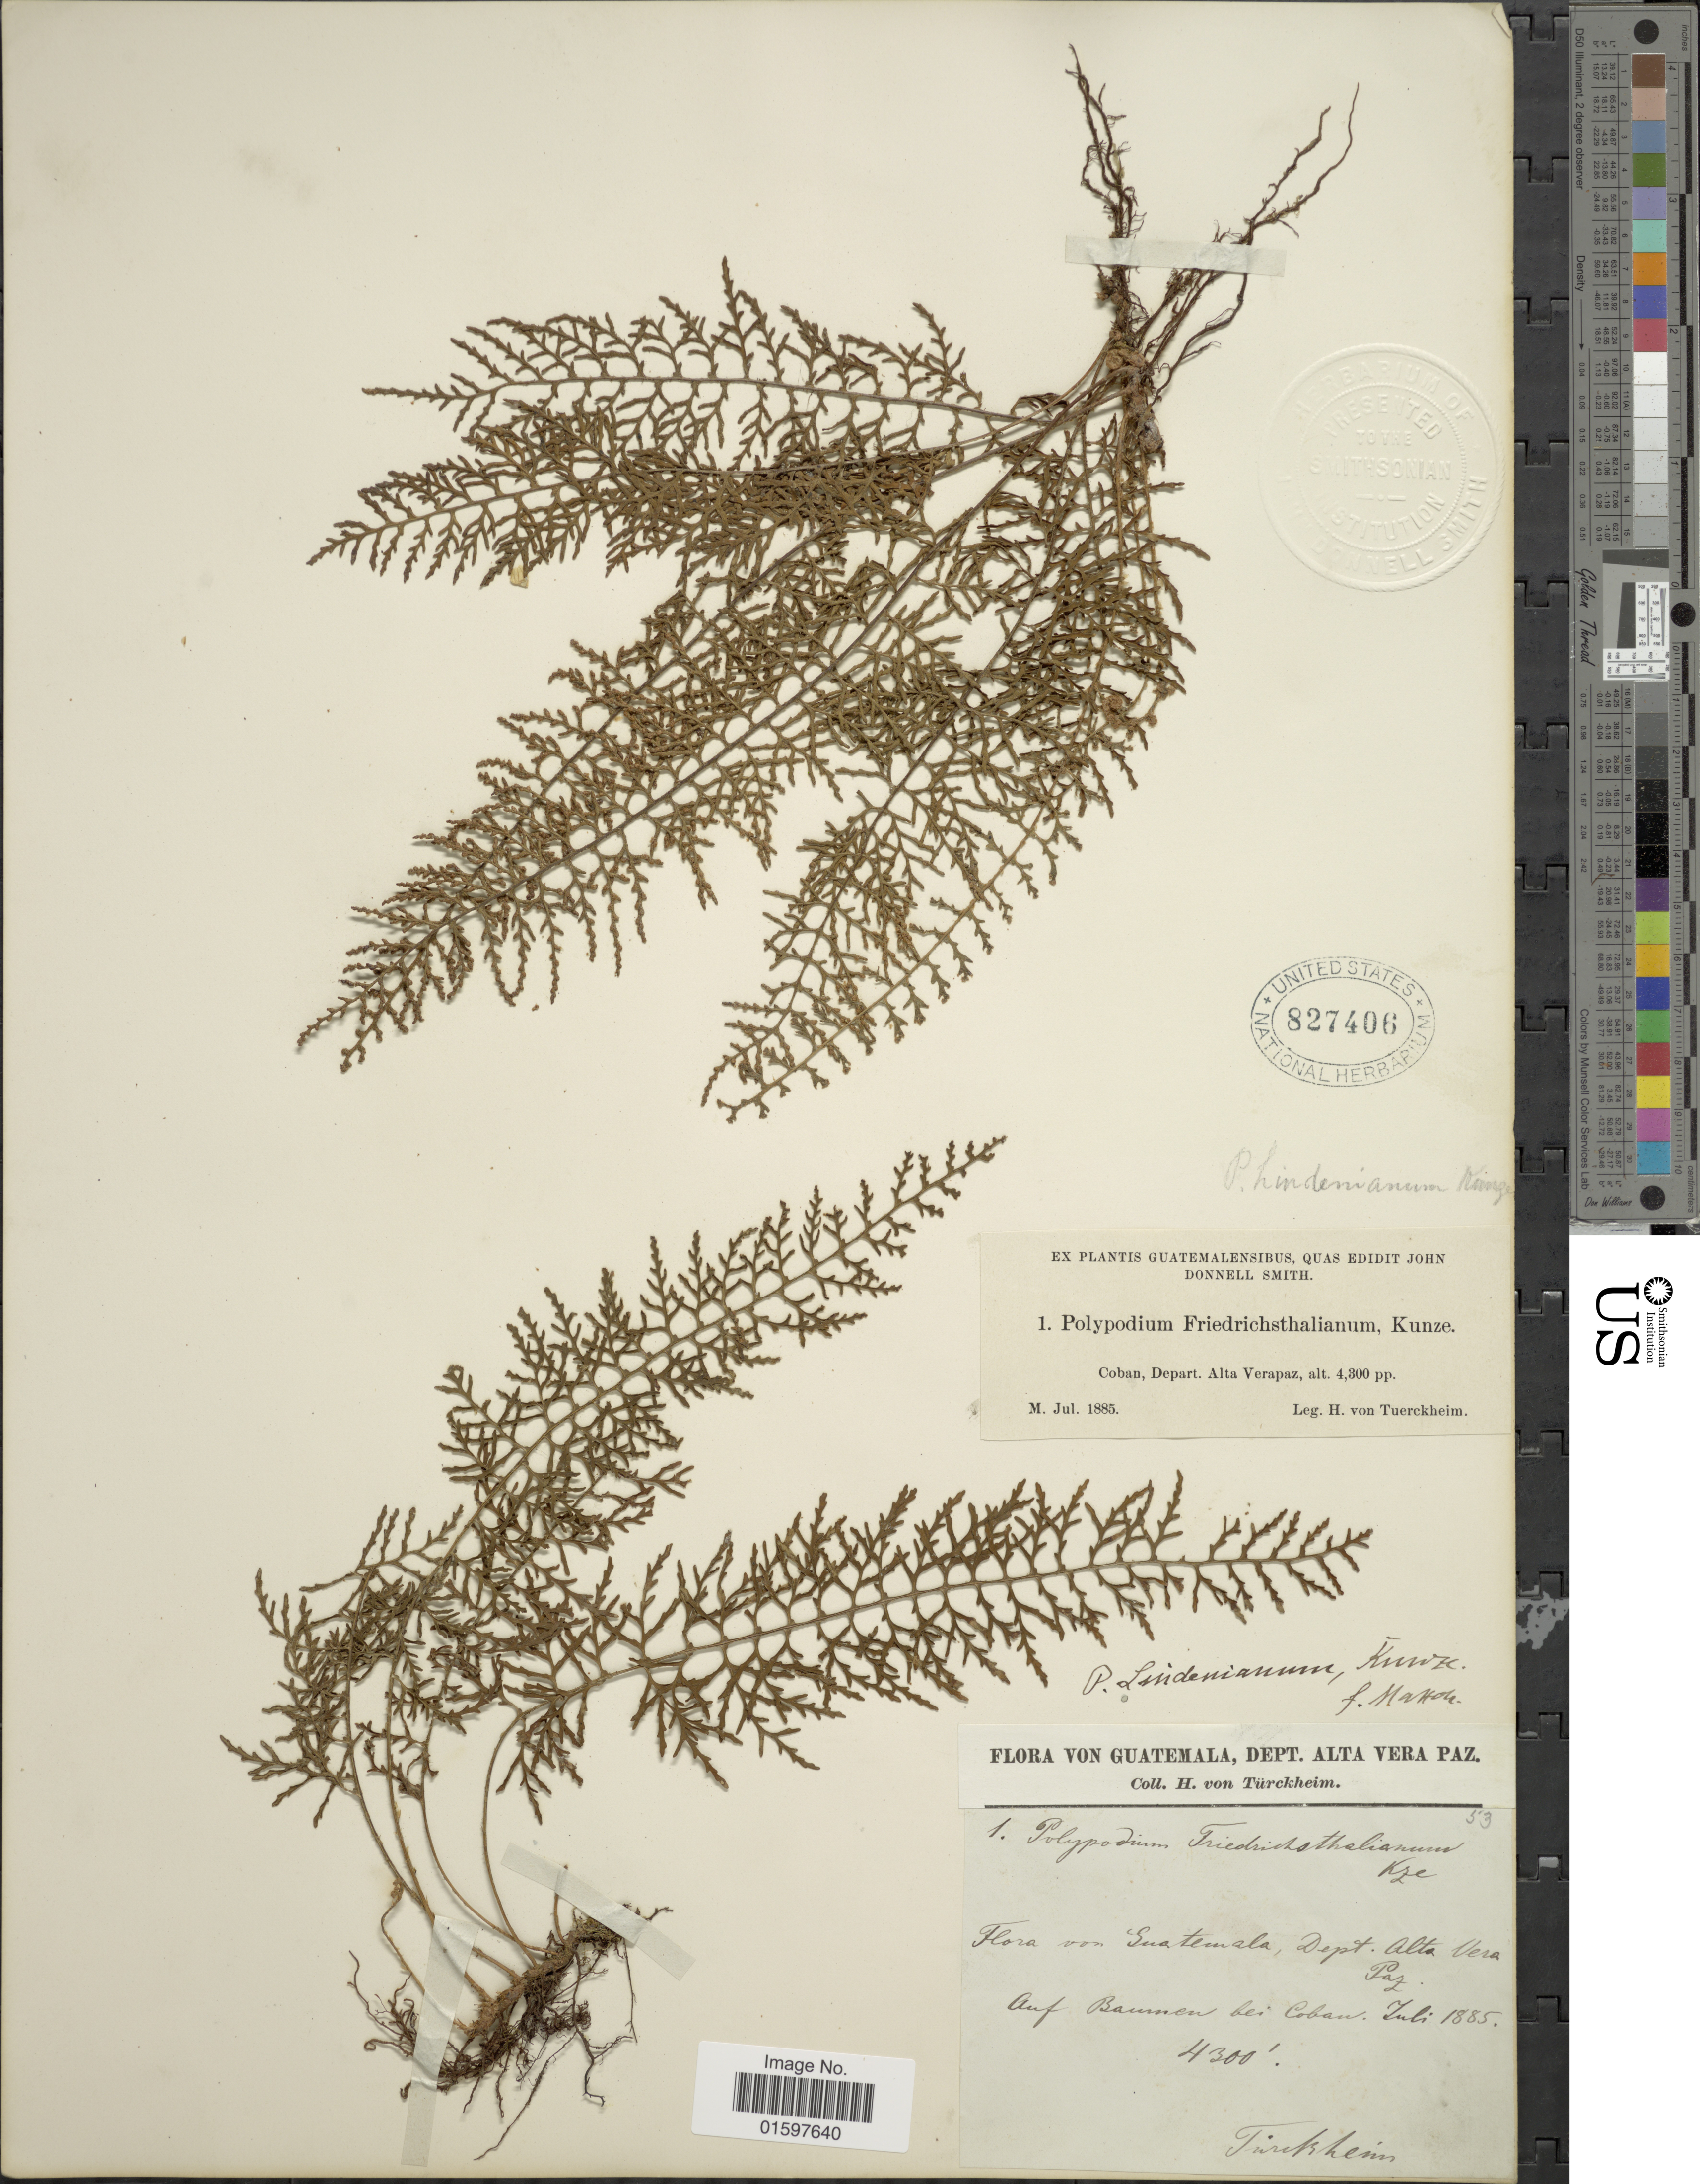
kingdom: Plantae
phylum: Tracheophyta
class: Polypodiopsida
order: Polypodiales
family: Polypodiaceae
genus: Pleopeltis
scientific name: Pleopeltis lindeniana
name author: (Kunze) A.R. Sm. & Tejero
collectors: H. von Türckheim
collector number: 1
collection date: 1885-07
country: Guatemala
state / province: Alta Verapaz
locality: Auf bäumenbei Cobán (on trees at Cobán).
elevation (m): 1311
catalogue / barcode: US 827406